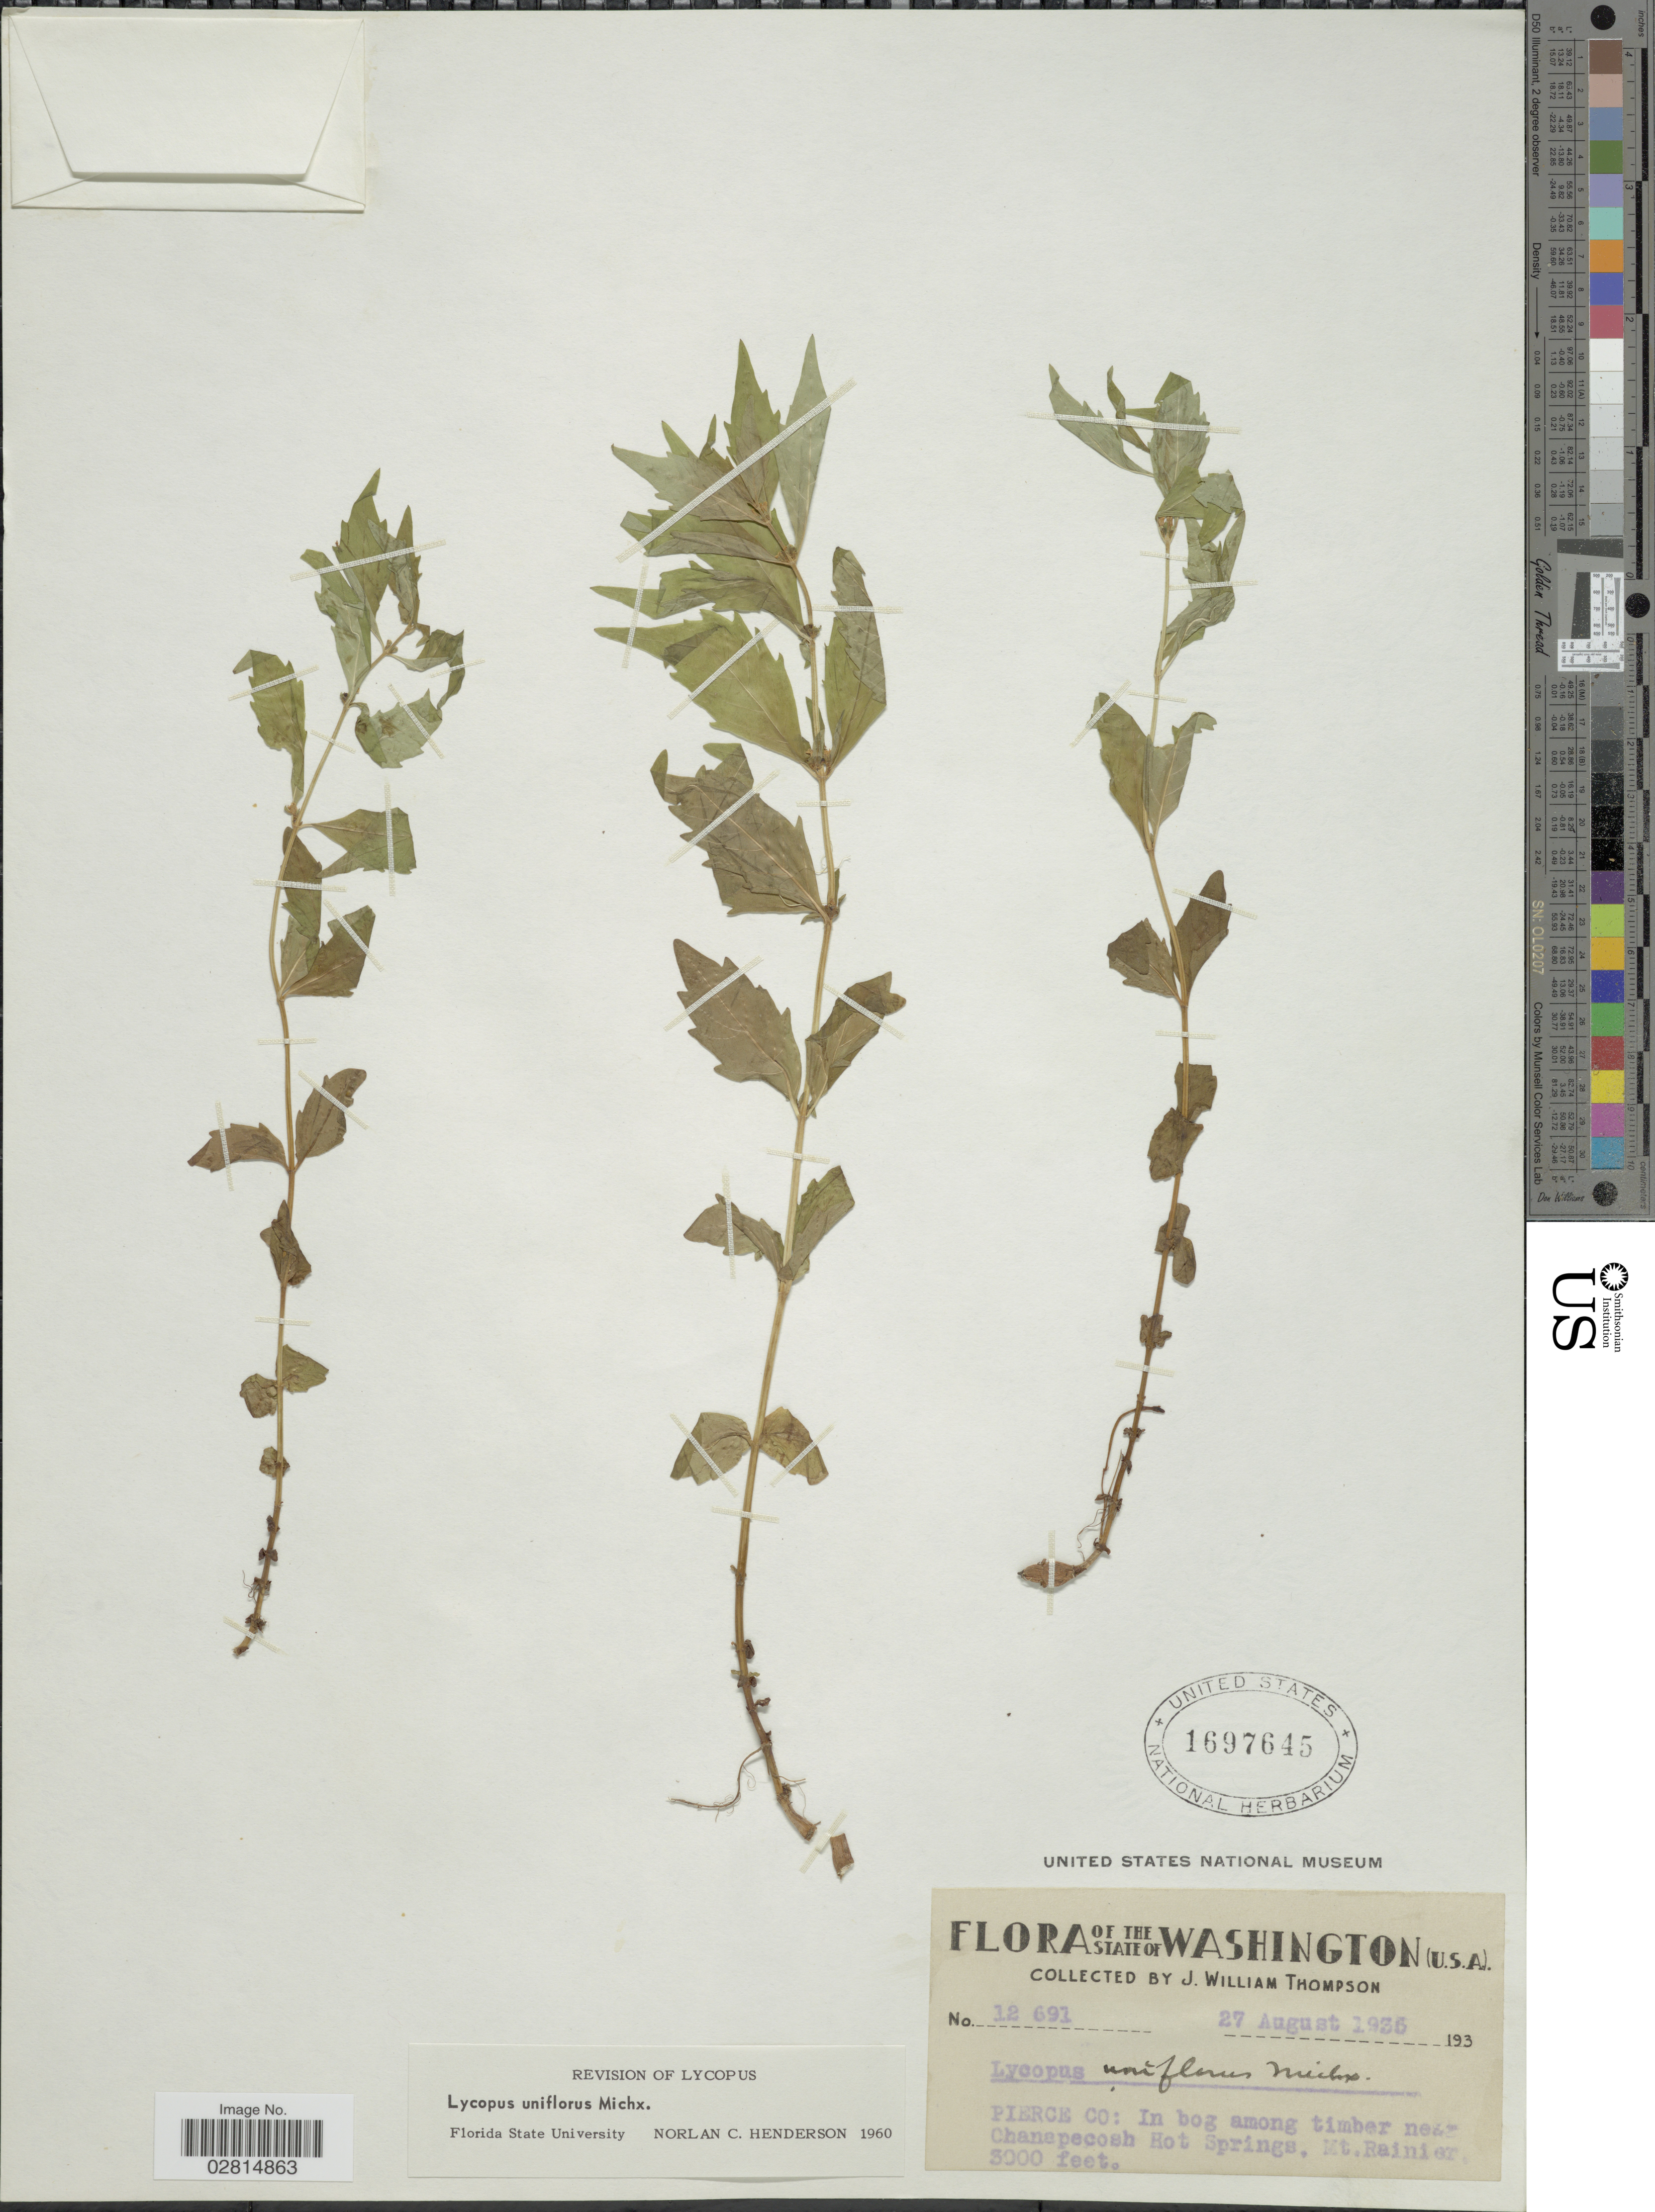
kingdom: Plantae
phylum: Tracheophyta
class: Magnoliopsida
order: Lamiales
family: Lamiaceae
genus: Lycopus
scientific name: Lycopus uniflorus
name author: Michx.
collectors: J. W. Thompson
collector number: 12691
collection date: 1936-08-27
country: United States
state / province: Washington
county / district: Pierce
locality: Pierce Co: among timber near Chanapecosh Hot Springs, Mt. Rainier.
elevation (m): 914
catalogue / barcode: US 1697645